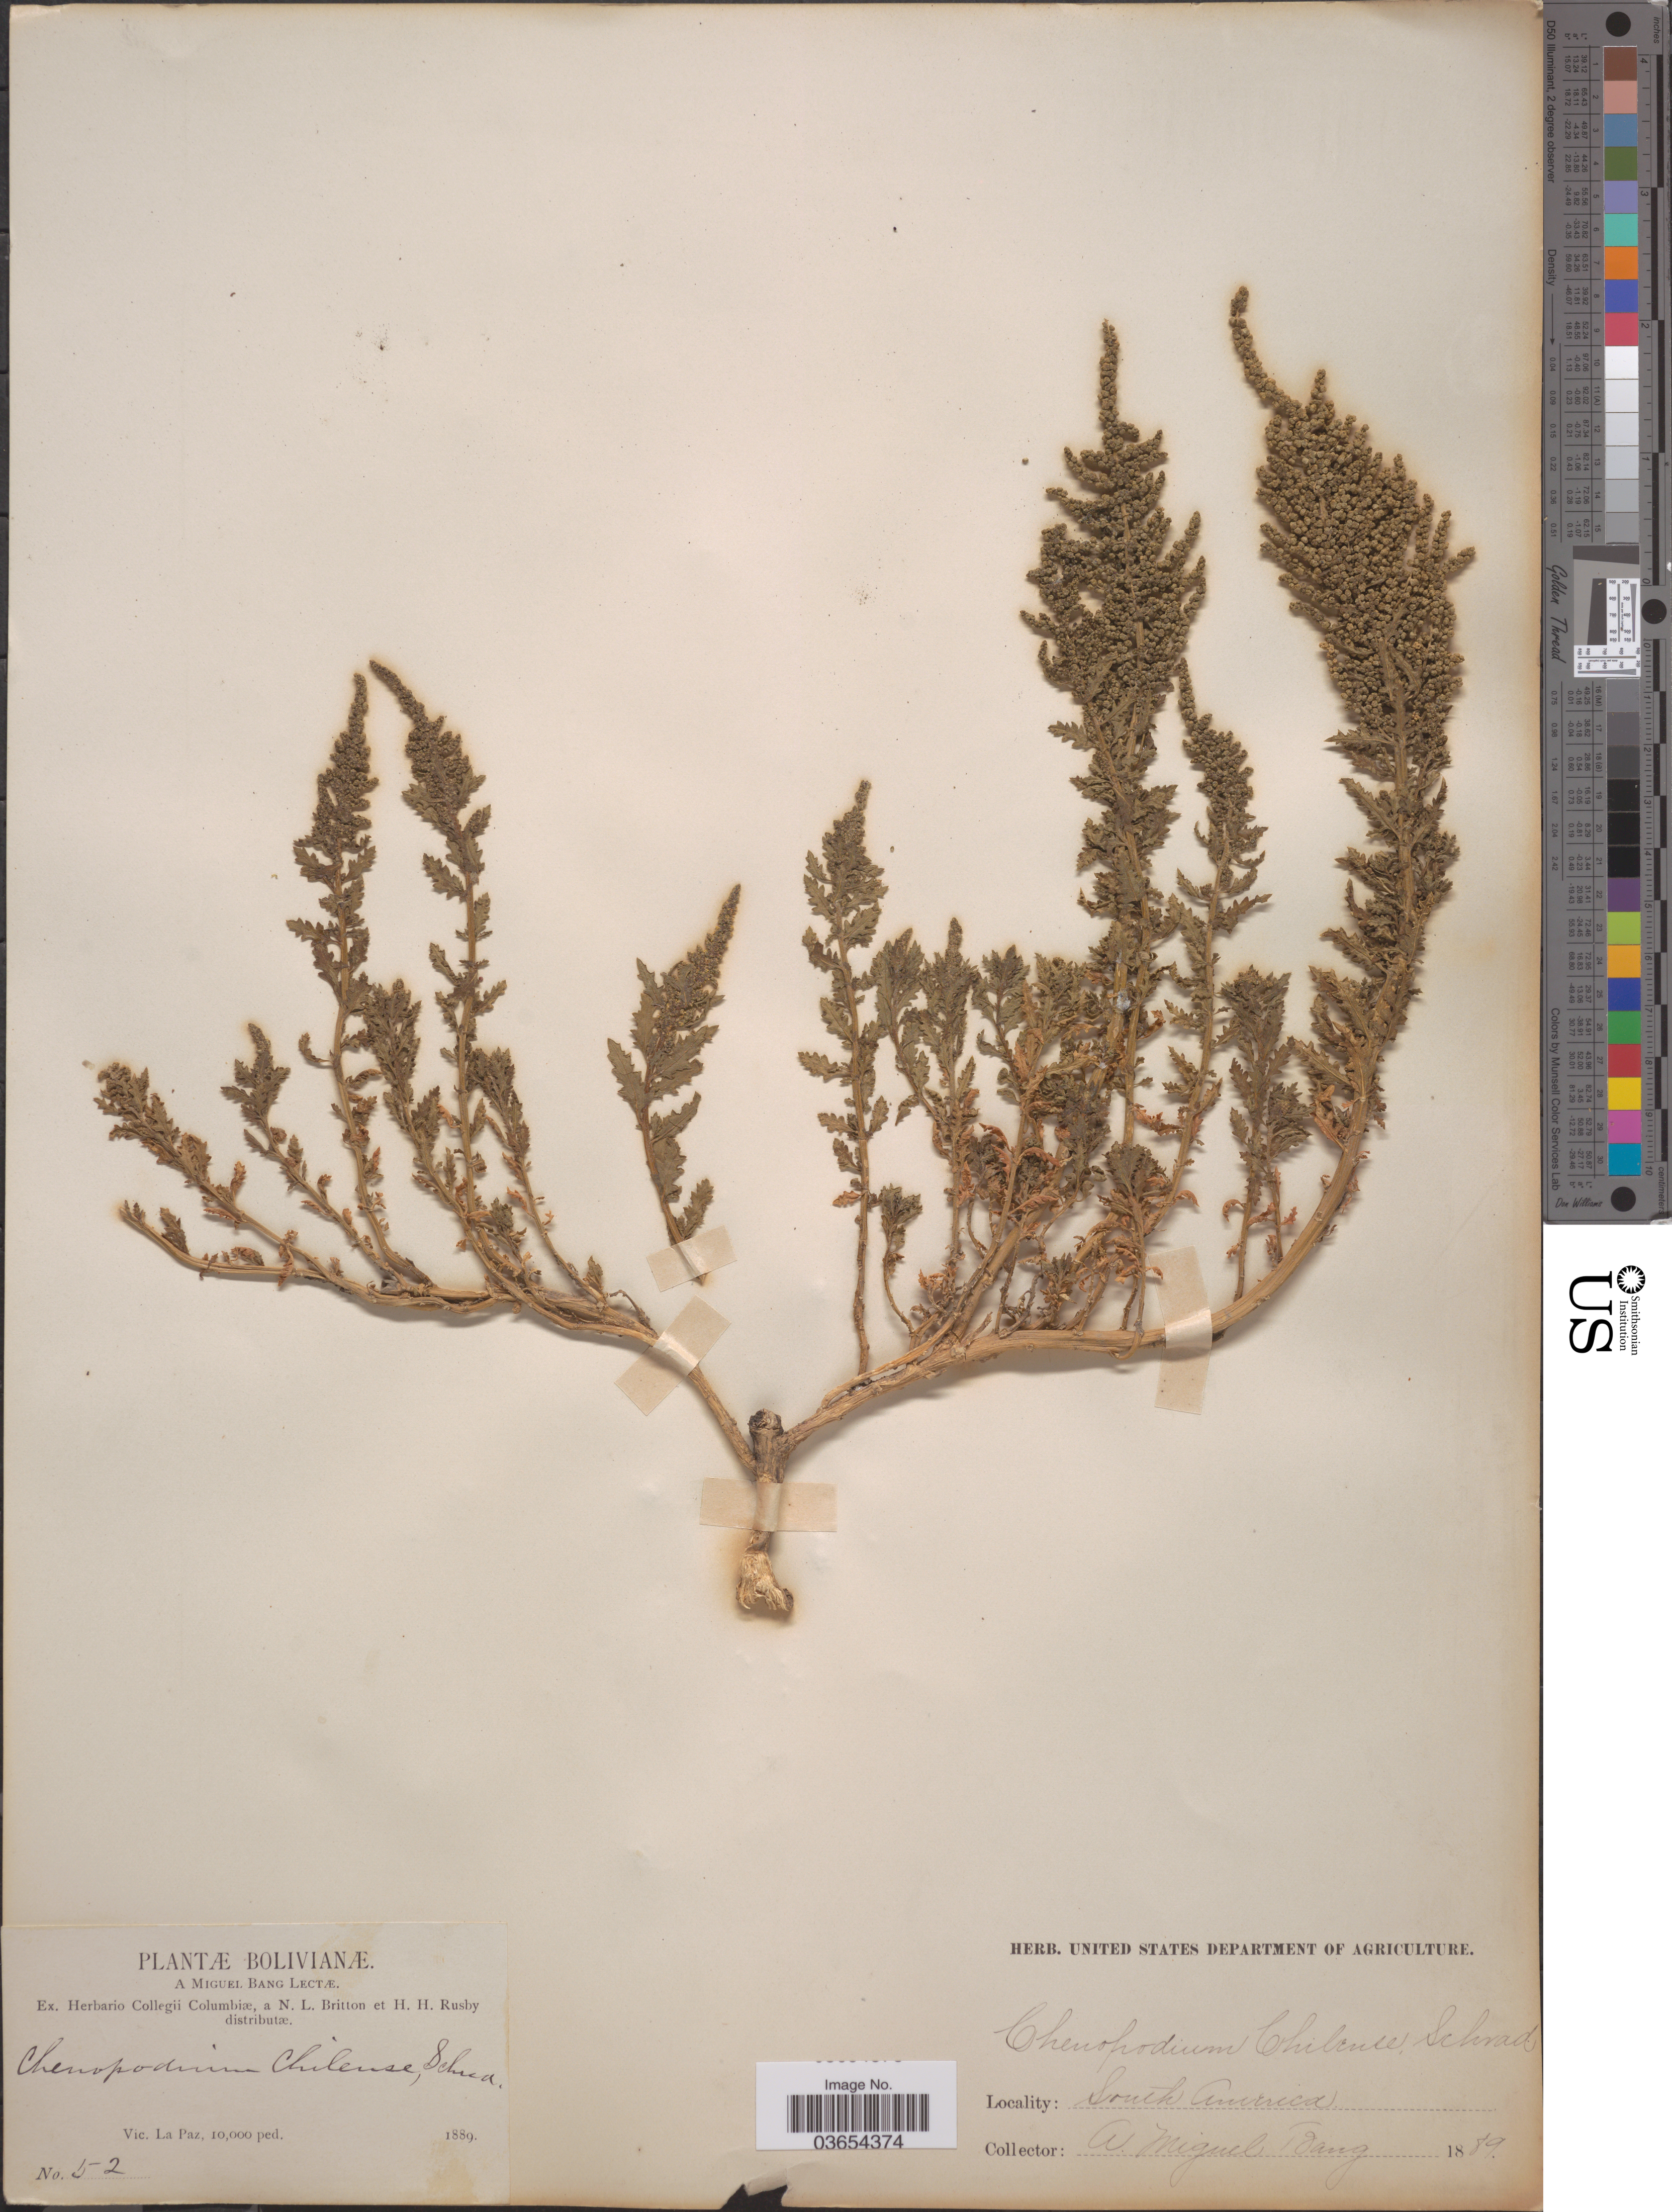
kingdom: Plantae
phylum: Tracheophyta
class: Magnoliopsida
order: Caryophyllales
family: Amaranthaceae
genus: Chenopodium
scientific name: Chenopodium ambrosioides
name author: L.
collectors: M. Bang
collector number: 52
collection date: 1889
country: Bolivia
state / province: La Paz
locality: Vic. La Paz.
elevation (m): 3048